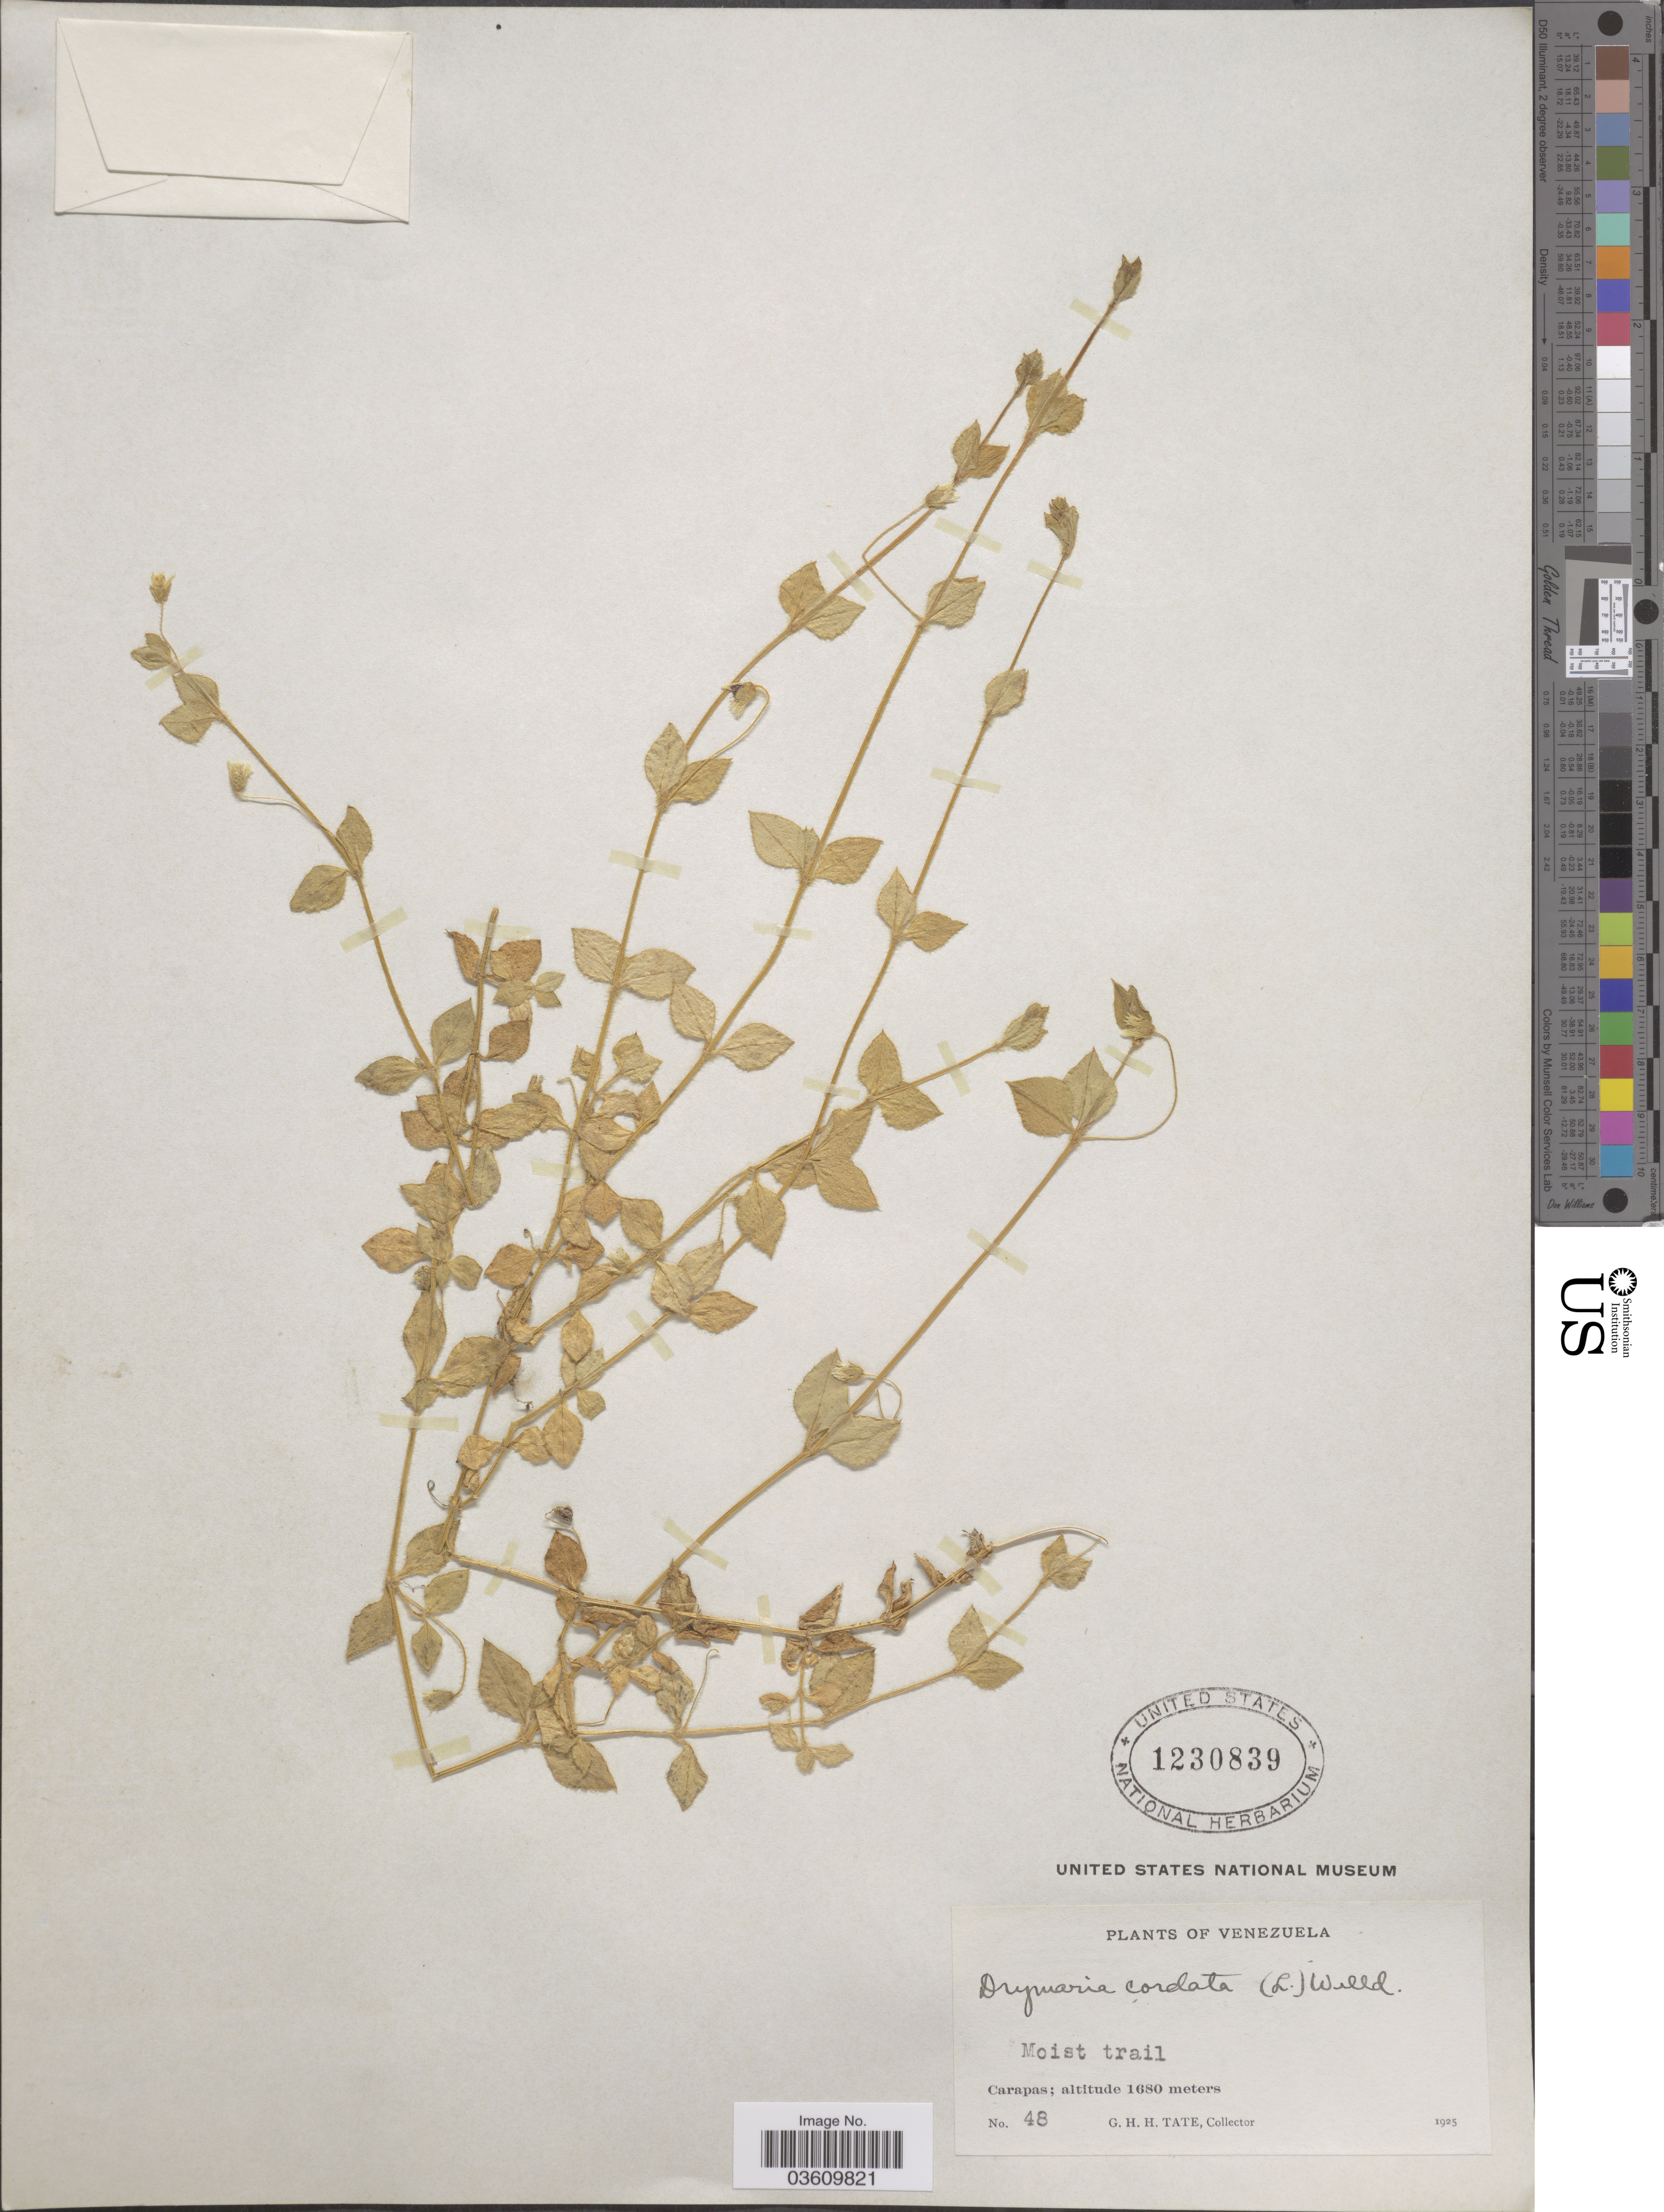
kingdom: Plantae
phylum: Tracheophyta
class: Magnoliopsida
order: Caryophyllales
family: Caryophyllaceae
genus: Stellaria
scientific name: Stellaria ovata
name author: Willd.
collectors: G. H. H.Tate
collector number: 48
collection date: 1925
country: Venezuela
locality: Carapas.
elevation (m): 1680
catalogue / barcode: US 1230839